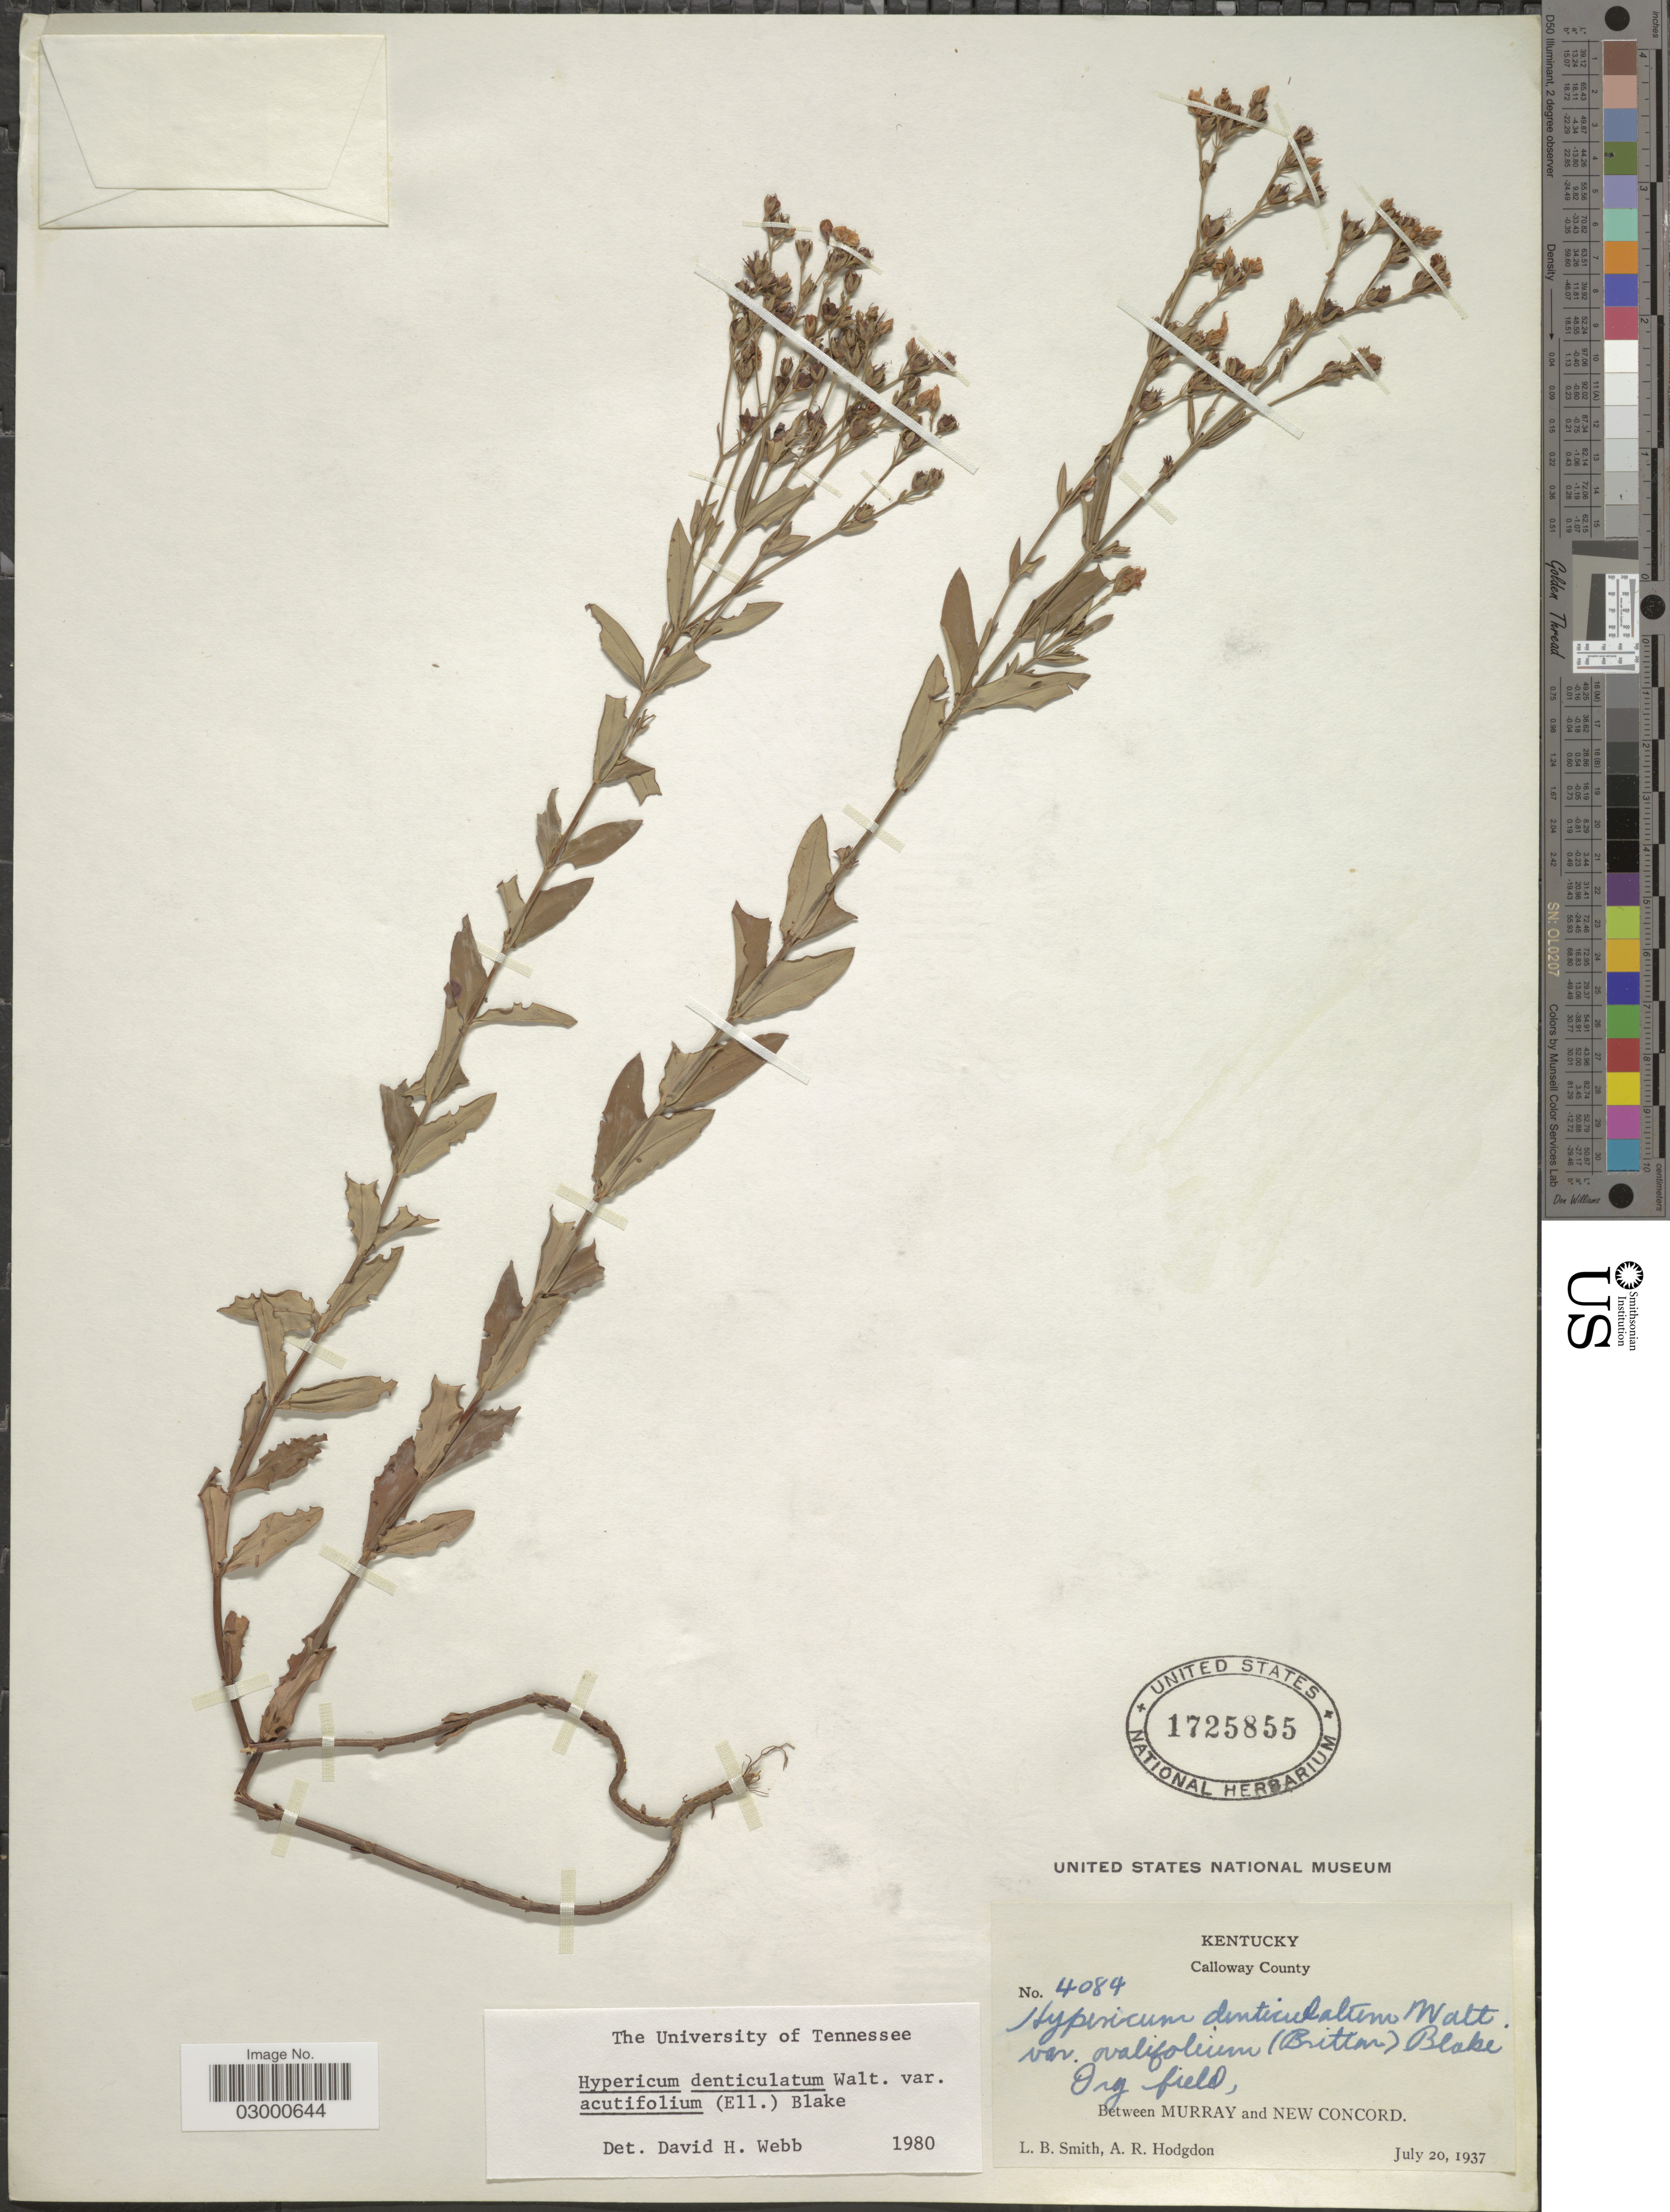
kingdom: Plantae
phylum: Tracheophyta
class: Magnoliopsida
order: Malpighiales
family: Hypericaceae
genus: Hypericum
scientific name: Hypericum denticulatum var. acutifolium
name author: (Elliott) N. Robson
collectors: L. Smith & A. R. Hodgdon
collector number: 4084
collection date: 1937-07-20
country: United States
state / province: Kentucky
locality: Calloway County. Between Murray and New Concord.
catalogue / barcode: US 1725855